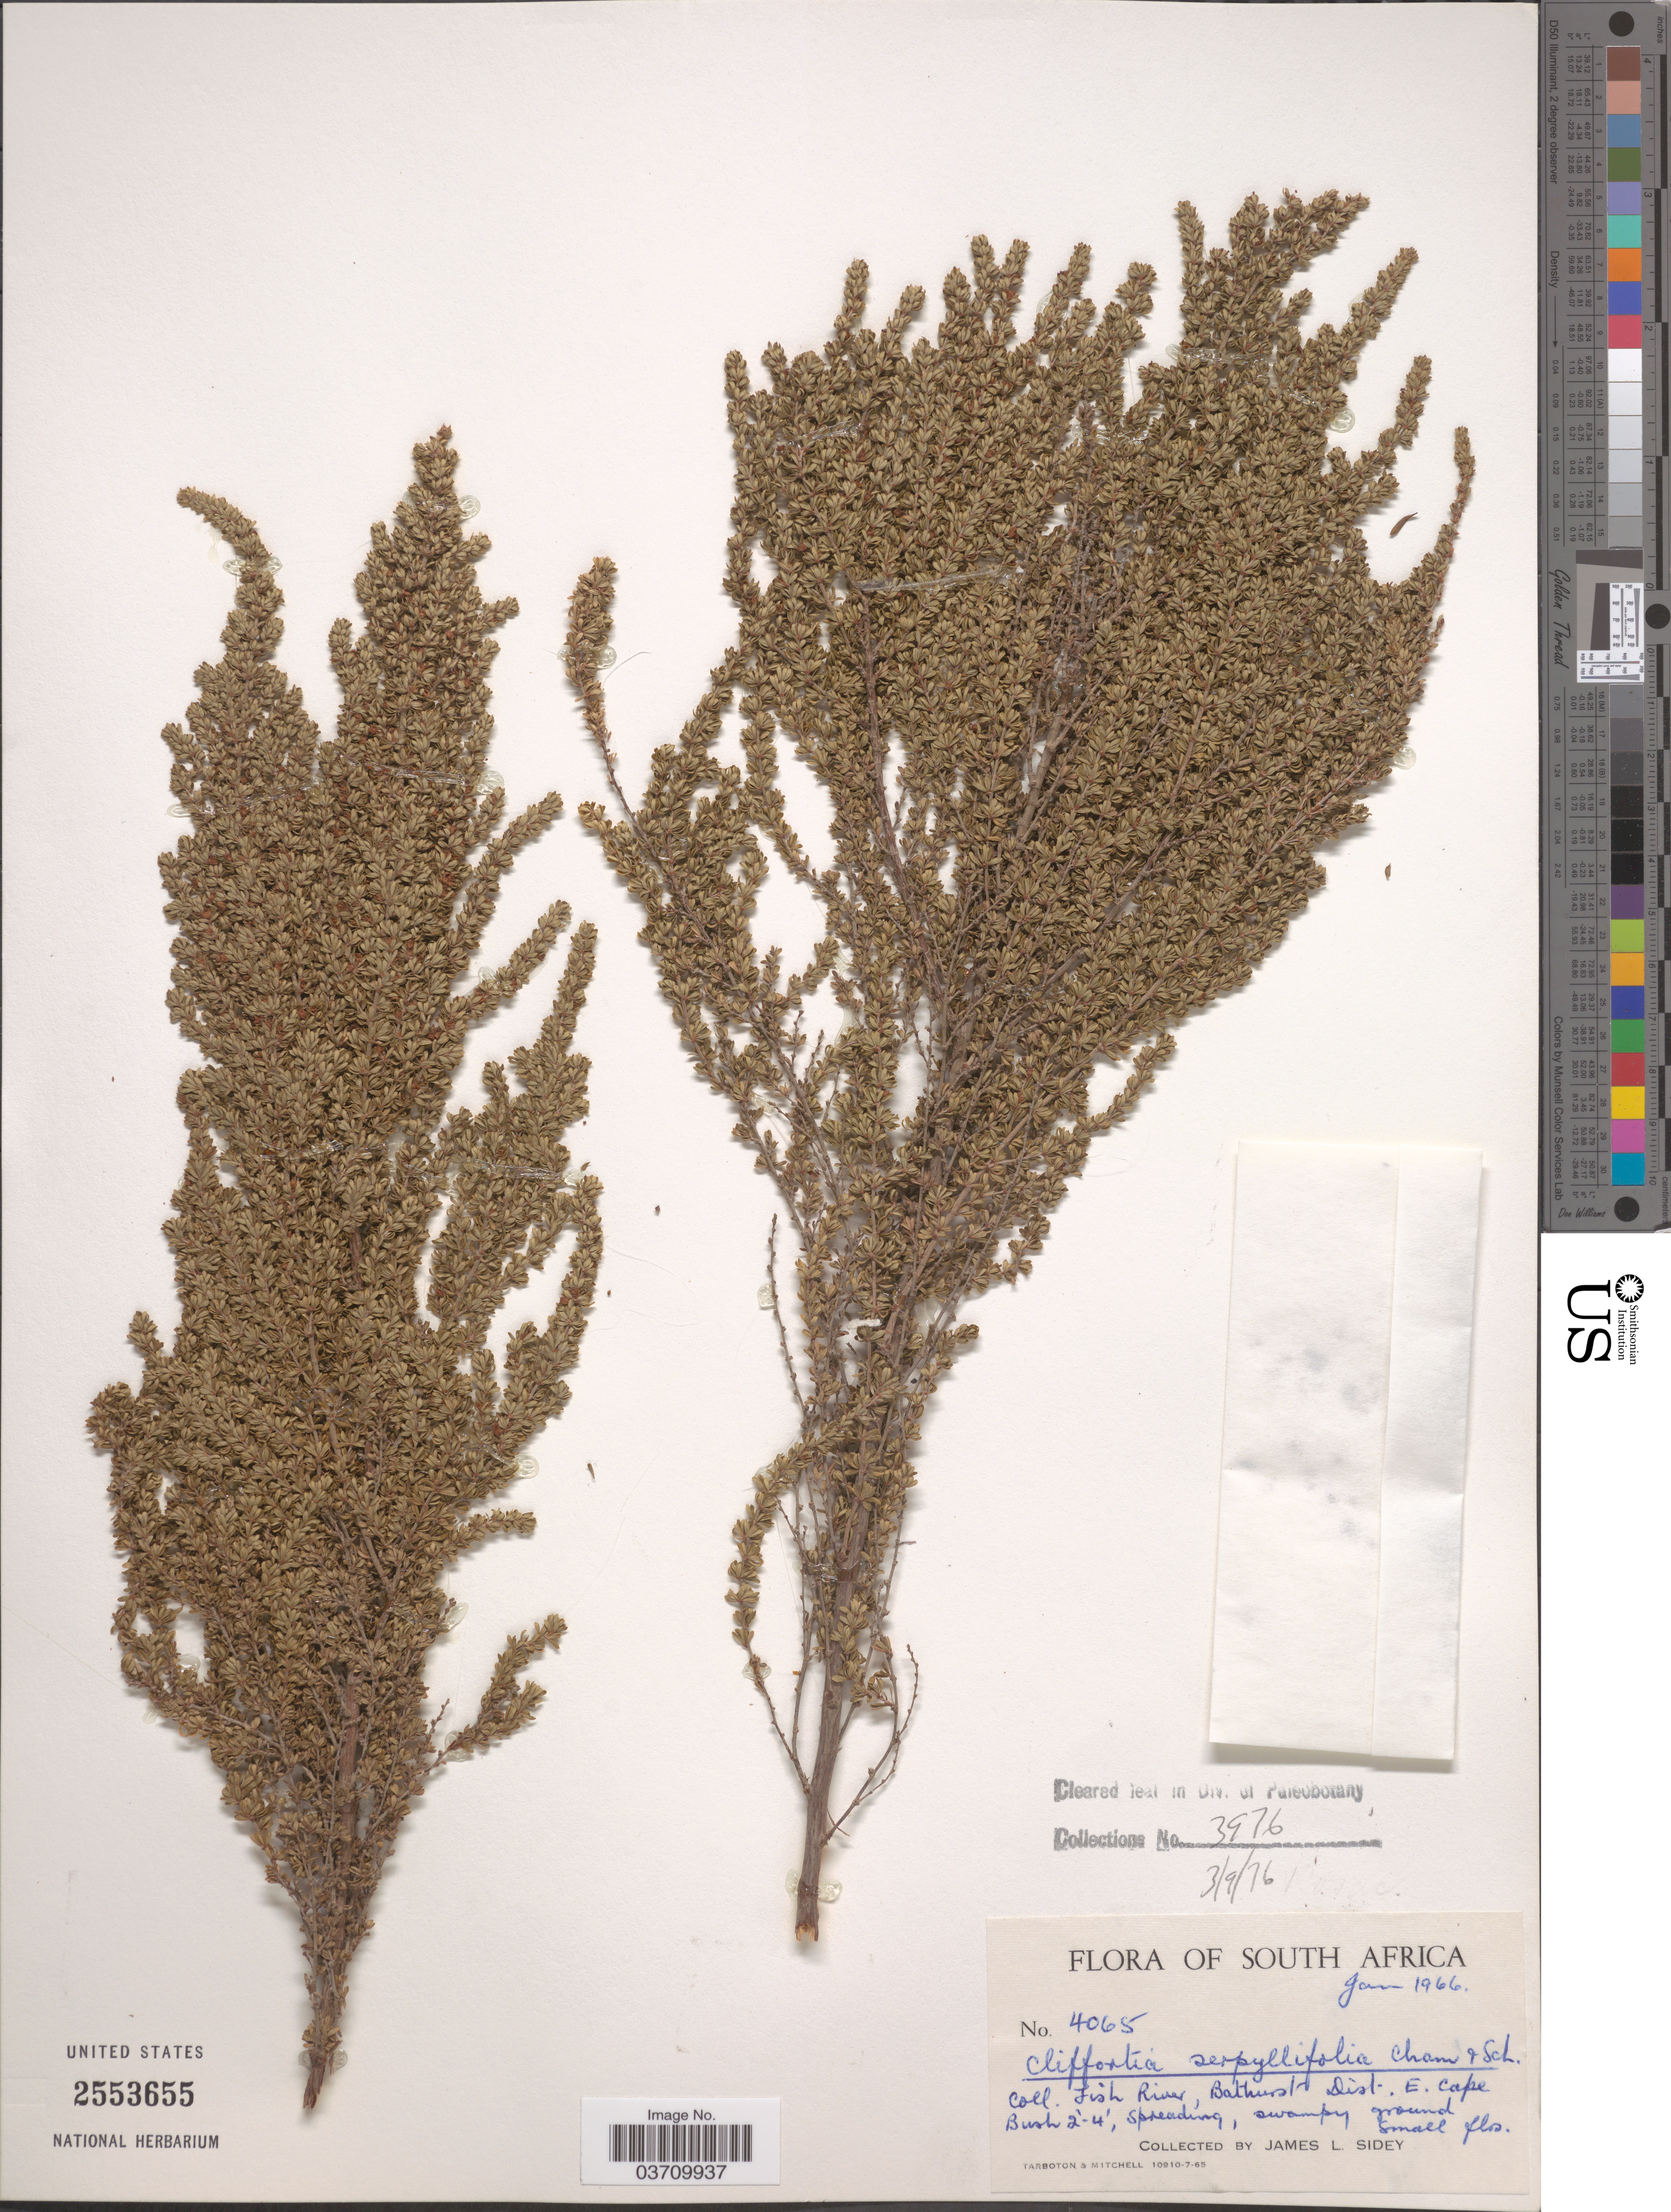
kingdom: Plantae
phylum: Tracheophyta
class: Magnoliopsida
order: Rosales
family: Rosaceae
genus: Cliffortia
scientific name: Cliffortia serpyllifolia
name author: Cham. & Schltdl.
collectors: J. L. Sidey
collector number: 4065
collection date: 1966-01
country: South Africa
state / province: Eastern Cape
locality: Fish River, Bathurst Dist. E. Cape.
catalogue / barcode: US 2553655